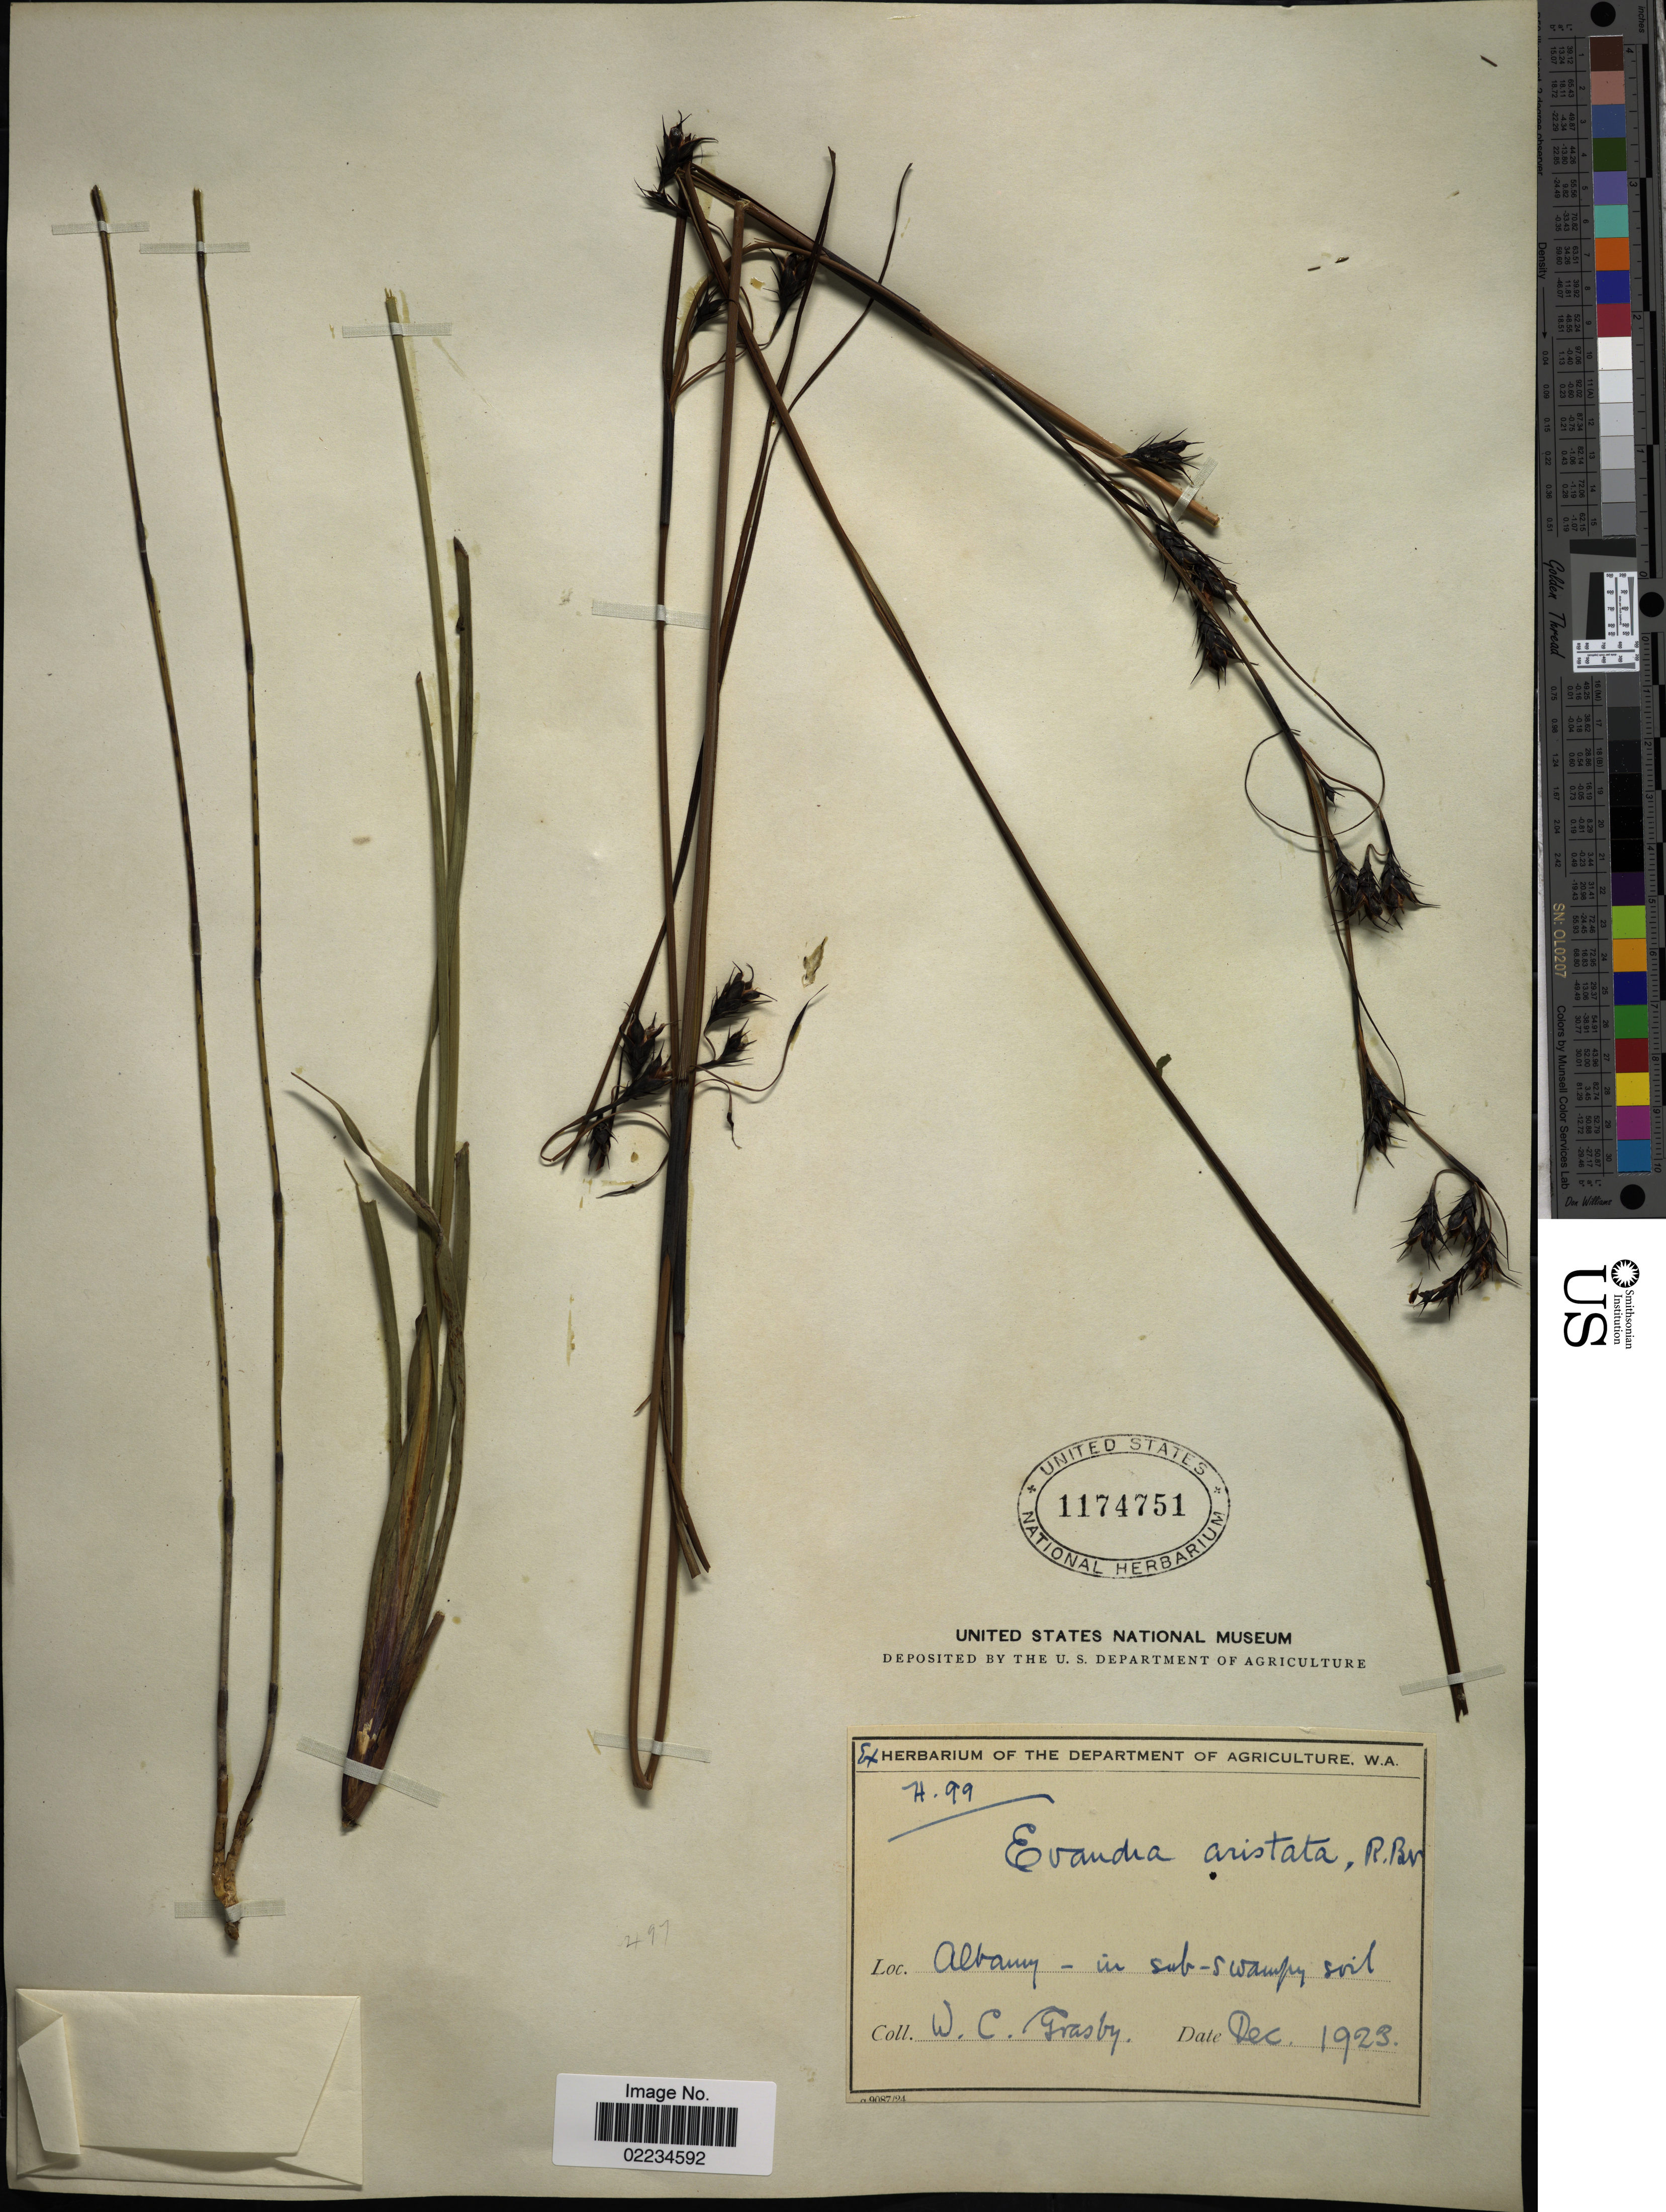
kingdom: Plantae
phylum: Tracheophyta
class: Liliopsida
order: Poales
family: Cyperaceae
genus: Evandra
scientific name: Evandra aristata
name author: R. Br.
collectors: W. Grasby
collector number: H. 99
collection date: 1923-12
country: Australia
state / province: Western Australia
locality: Albany - in sub-swampy soil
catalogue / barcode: US 1174751